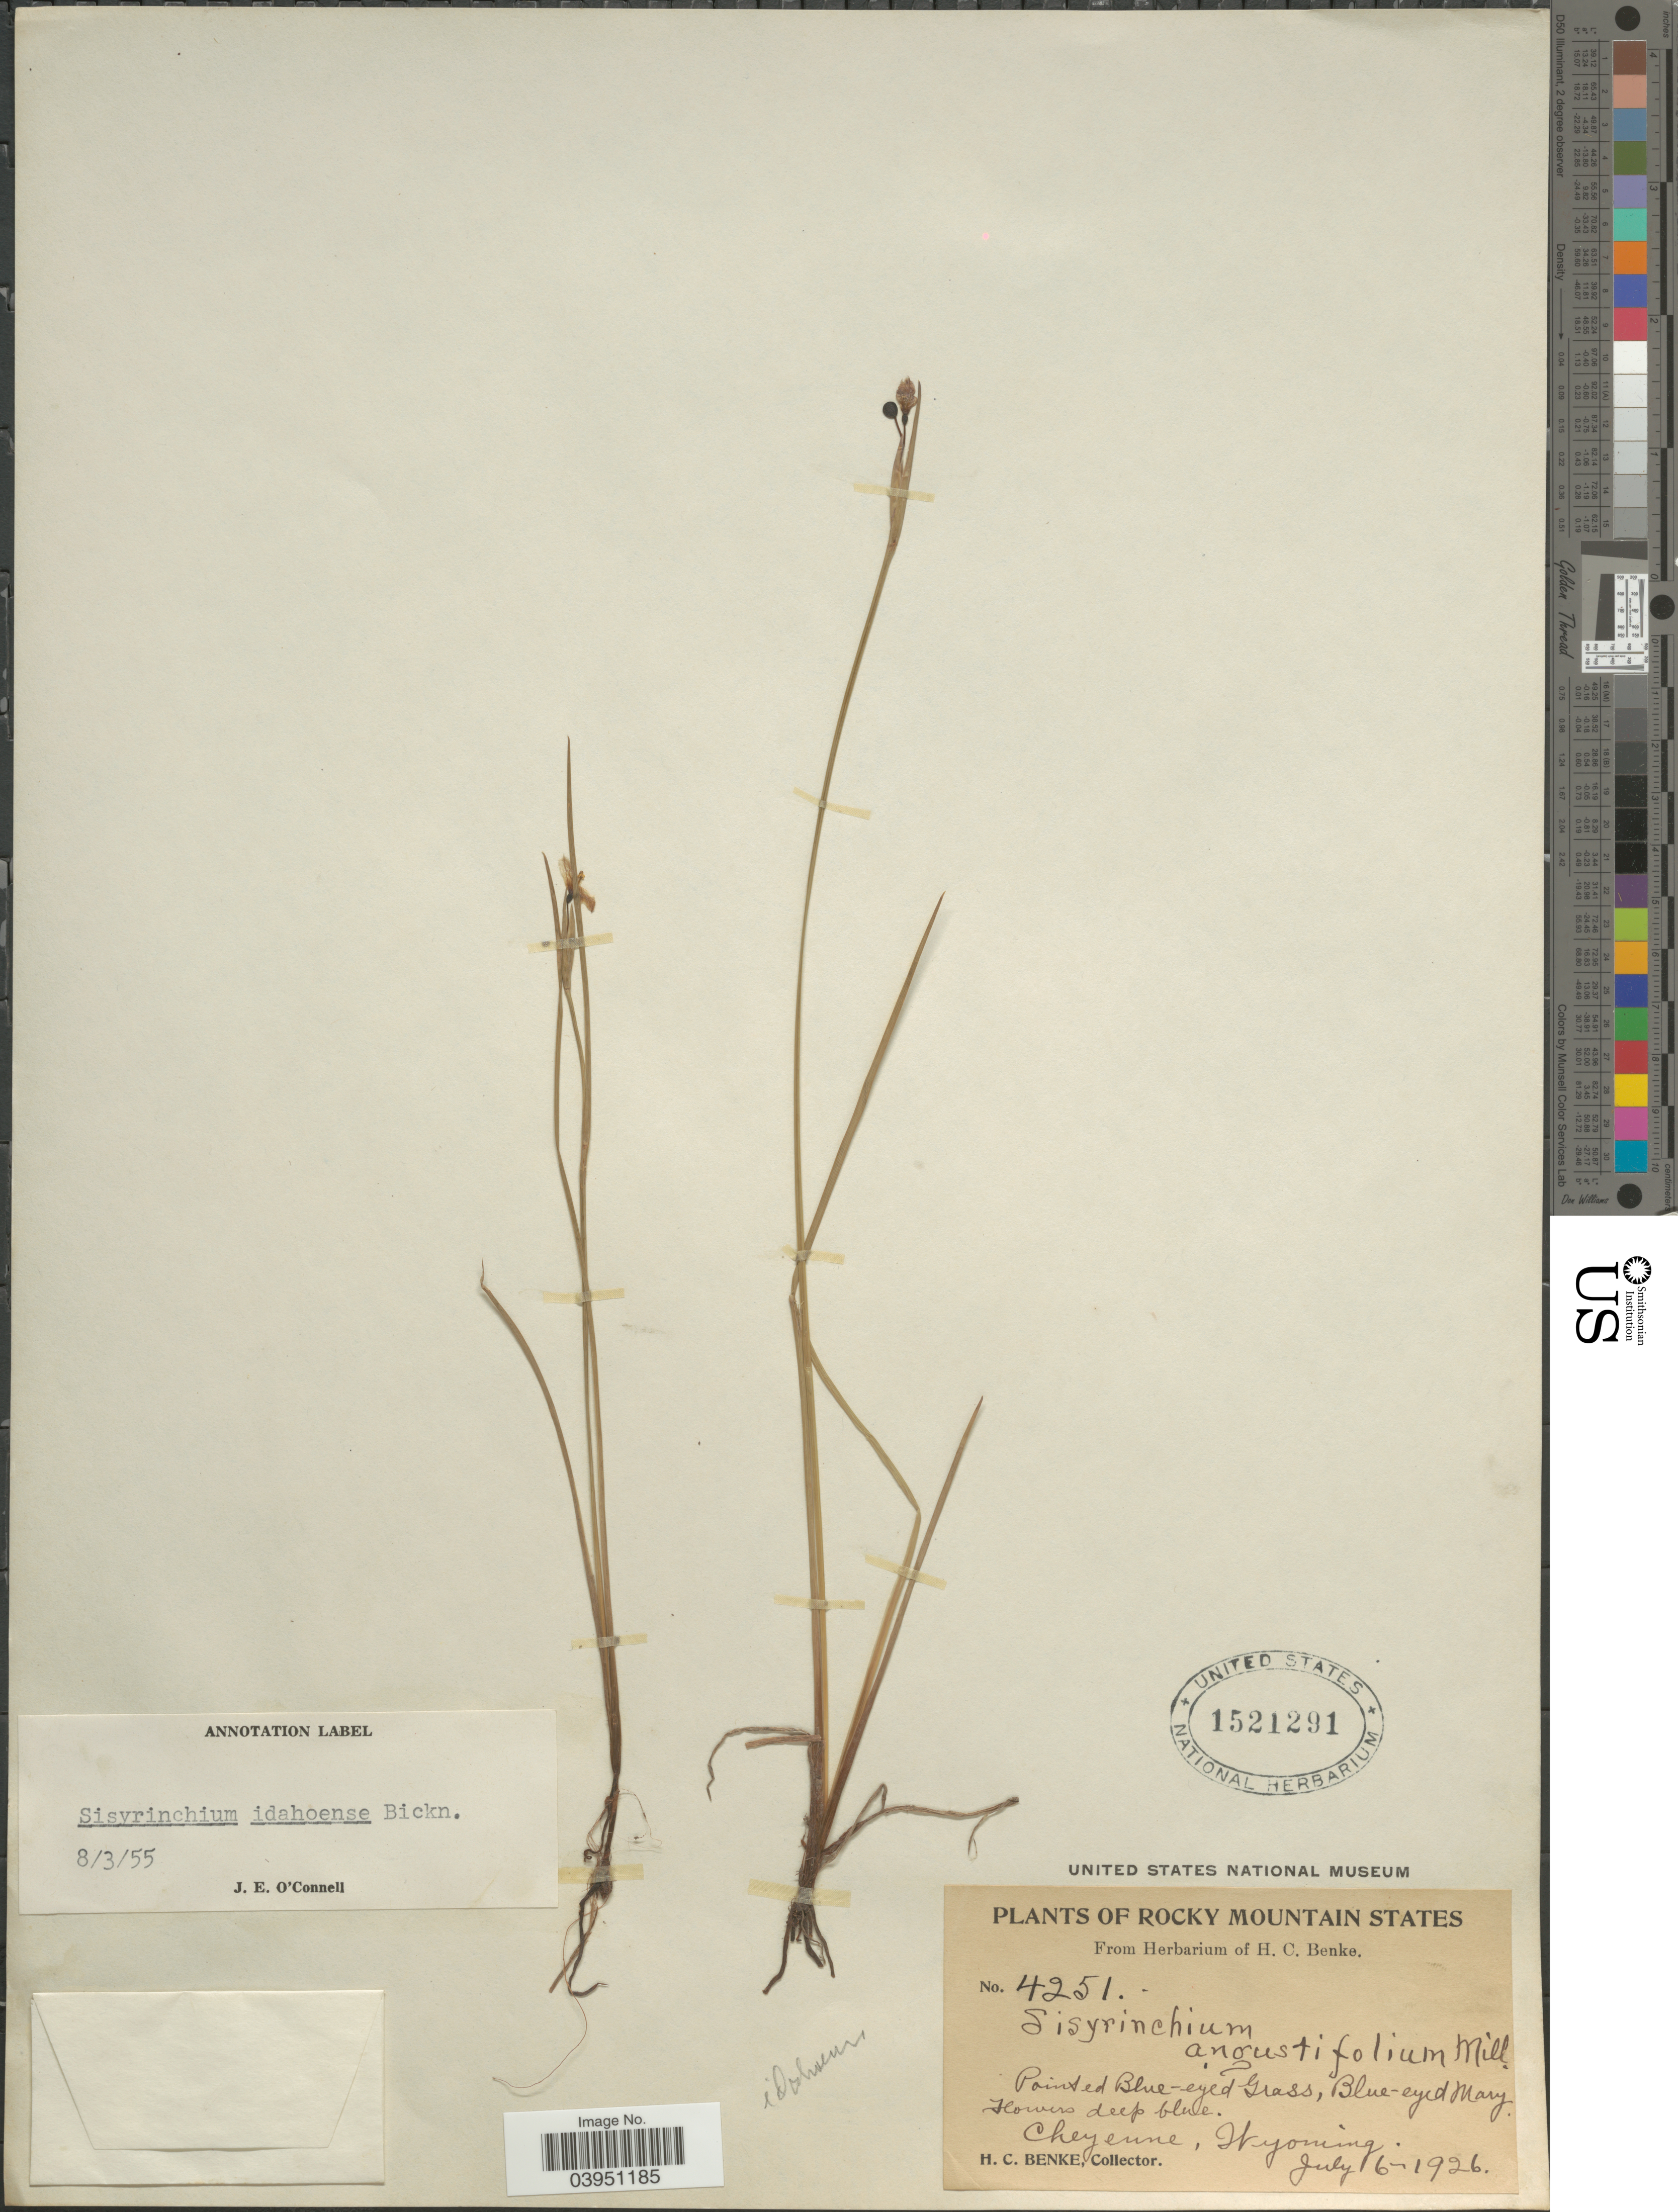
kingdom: Plantae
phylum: Tracheophyta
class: Liliopsida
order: Asparagales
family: Iridaceae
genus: Sisyrinchium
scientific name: Sisyrinchium idahoense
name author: E.P. Bicknell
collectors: H. Benke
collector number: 4251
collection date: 1926-07-16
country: United States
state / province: Wyoming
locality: Rocky Mountain States. Cheyenne.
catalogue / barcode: US 1521291